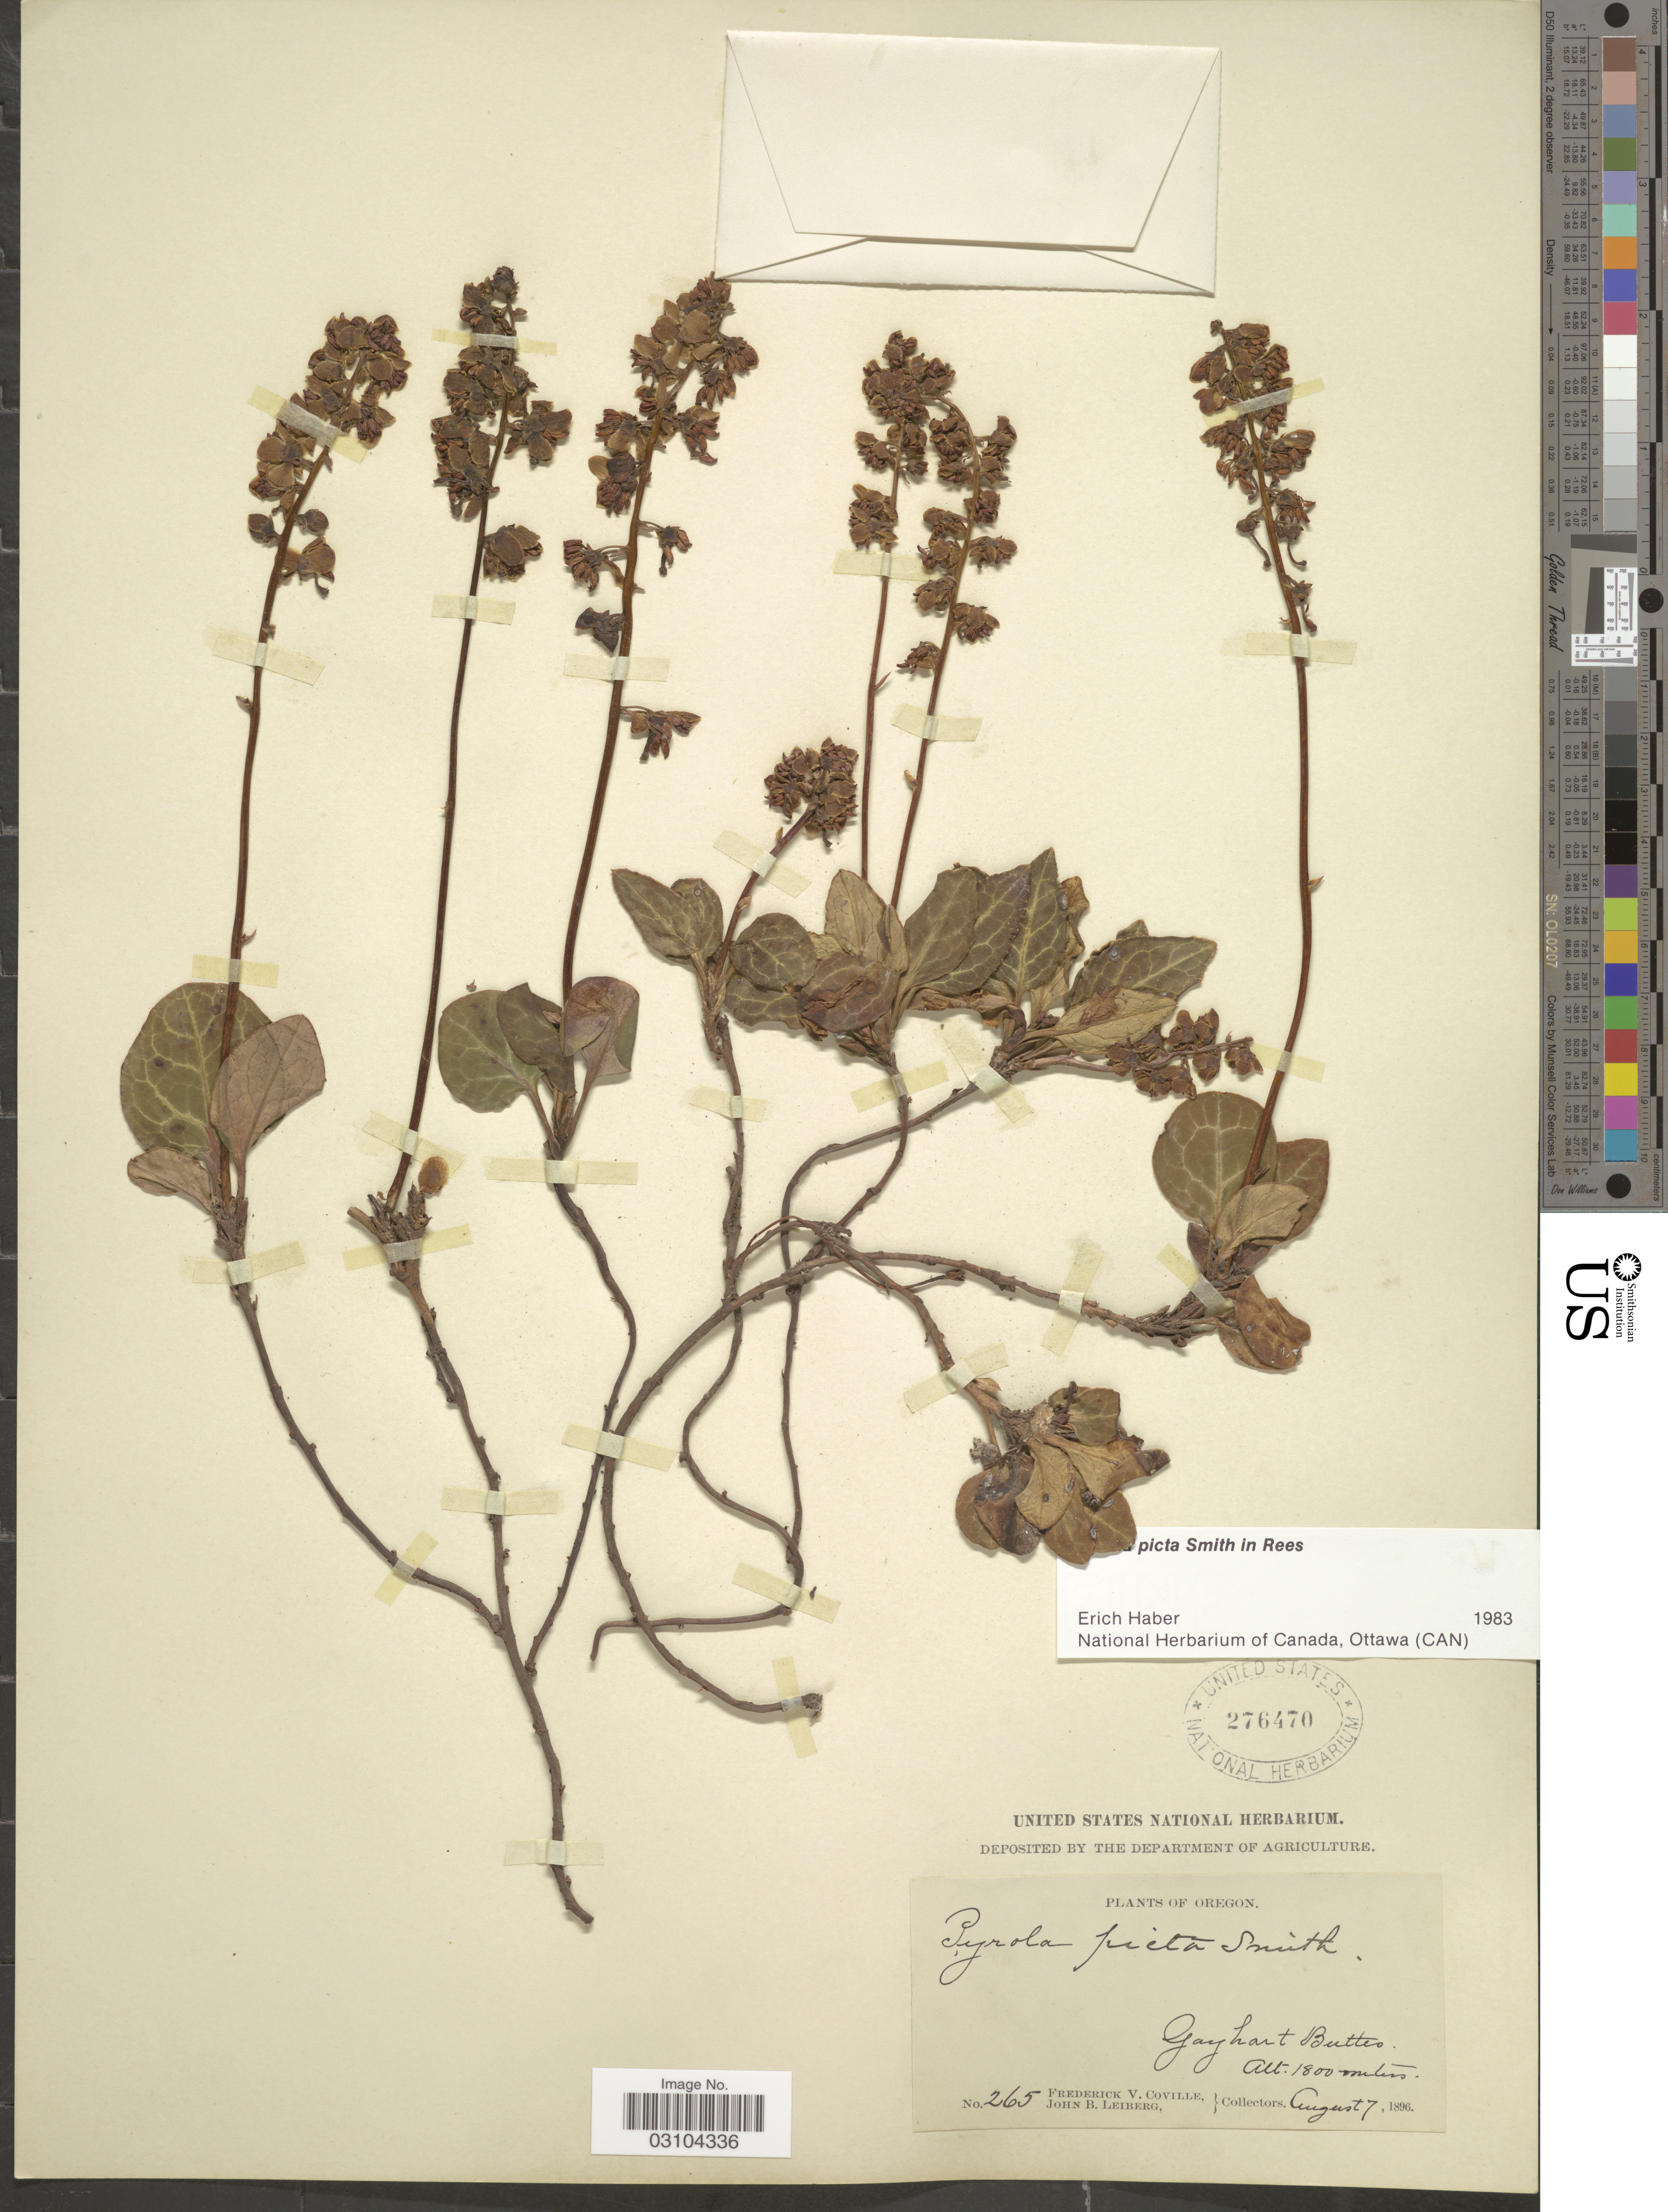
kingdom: Plantae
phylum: Tracheophyta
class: Magnoliopsida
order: Ericales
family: Ericaceae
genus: Pyrola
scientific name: Pyrola picta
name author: Sm. in Rees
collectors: F. V. Coville & J. B. Leiberg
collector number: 265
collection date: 1896-08-27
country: United States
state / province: Oregon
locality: Gayhart Buttes.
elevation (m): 1800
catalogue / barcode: US 276470